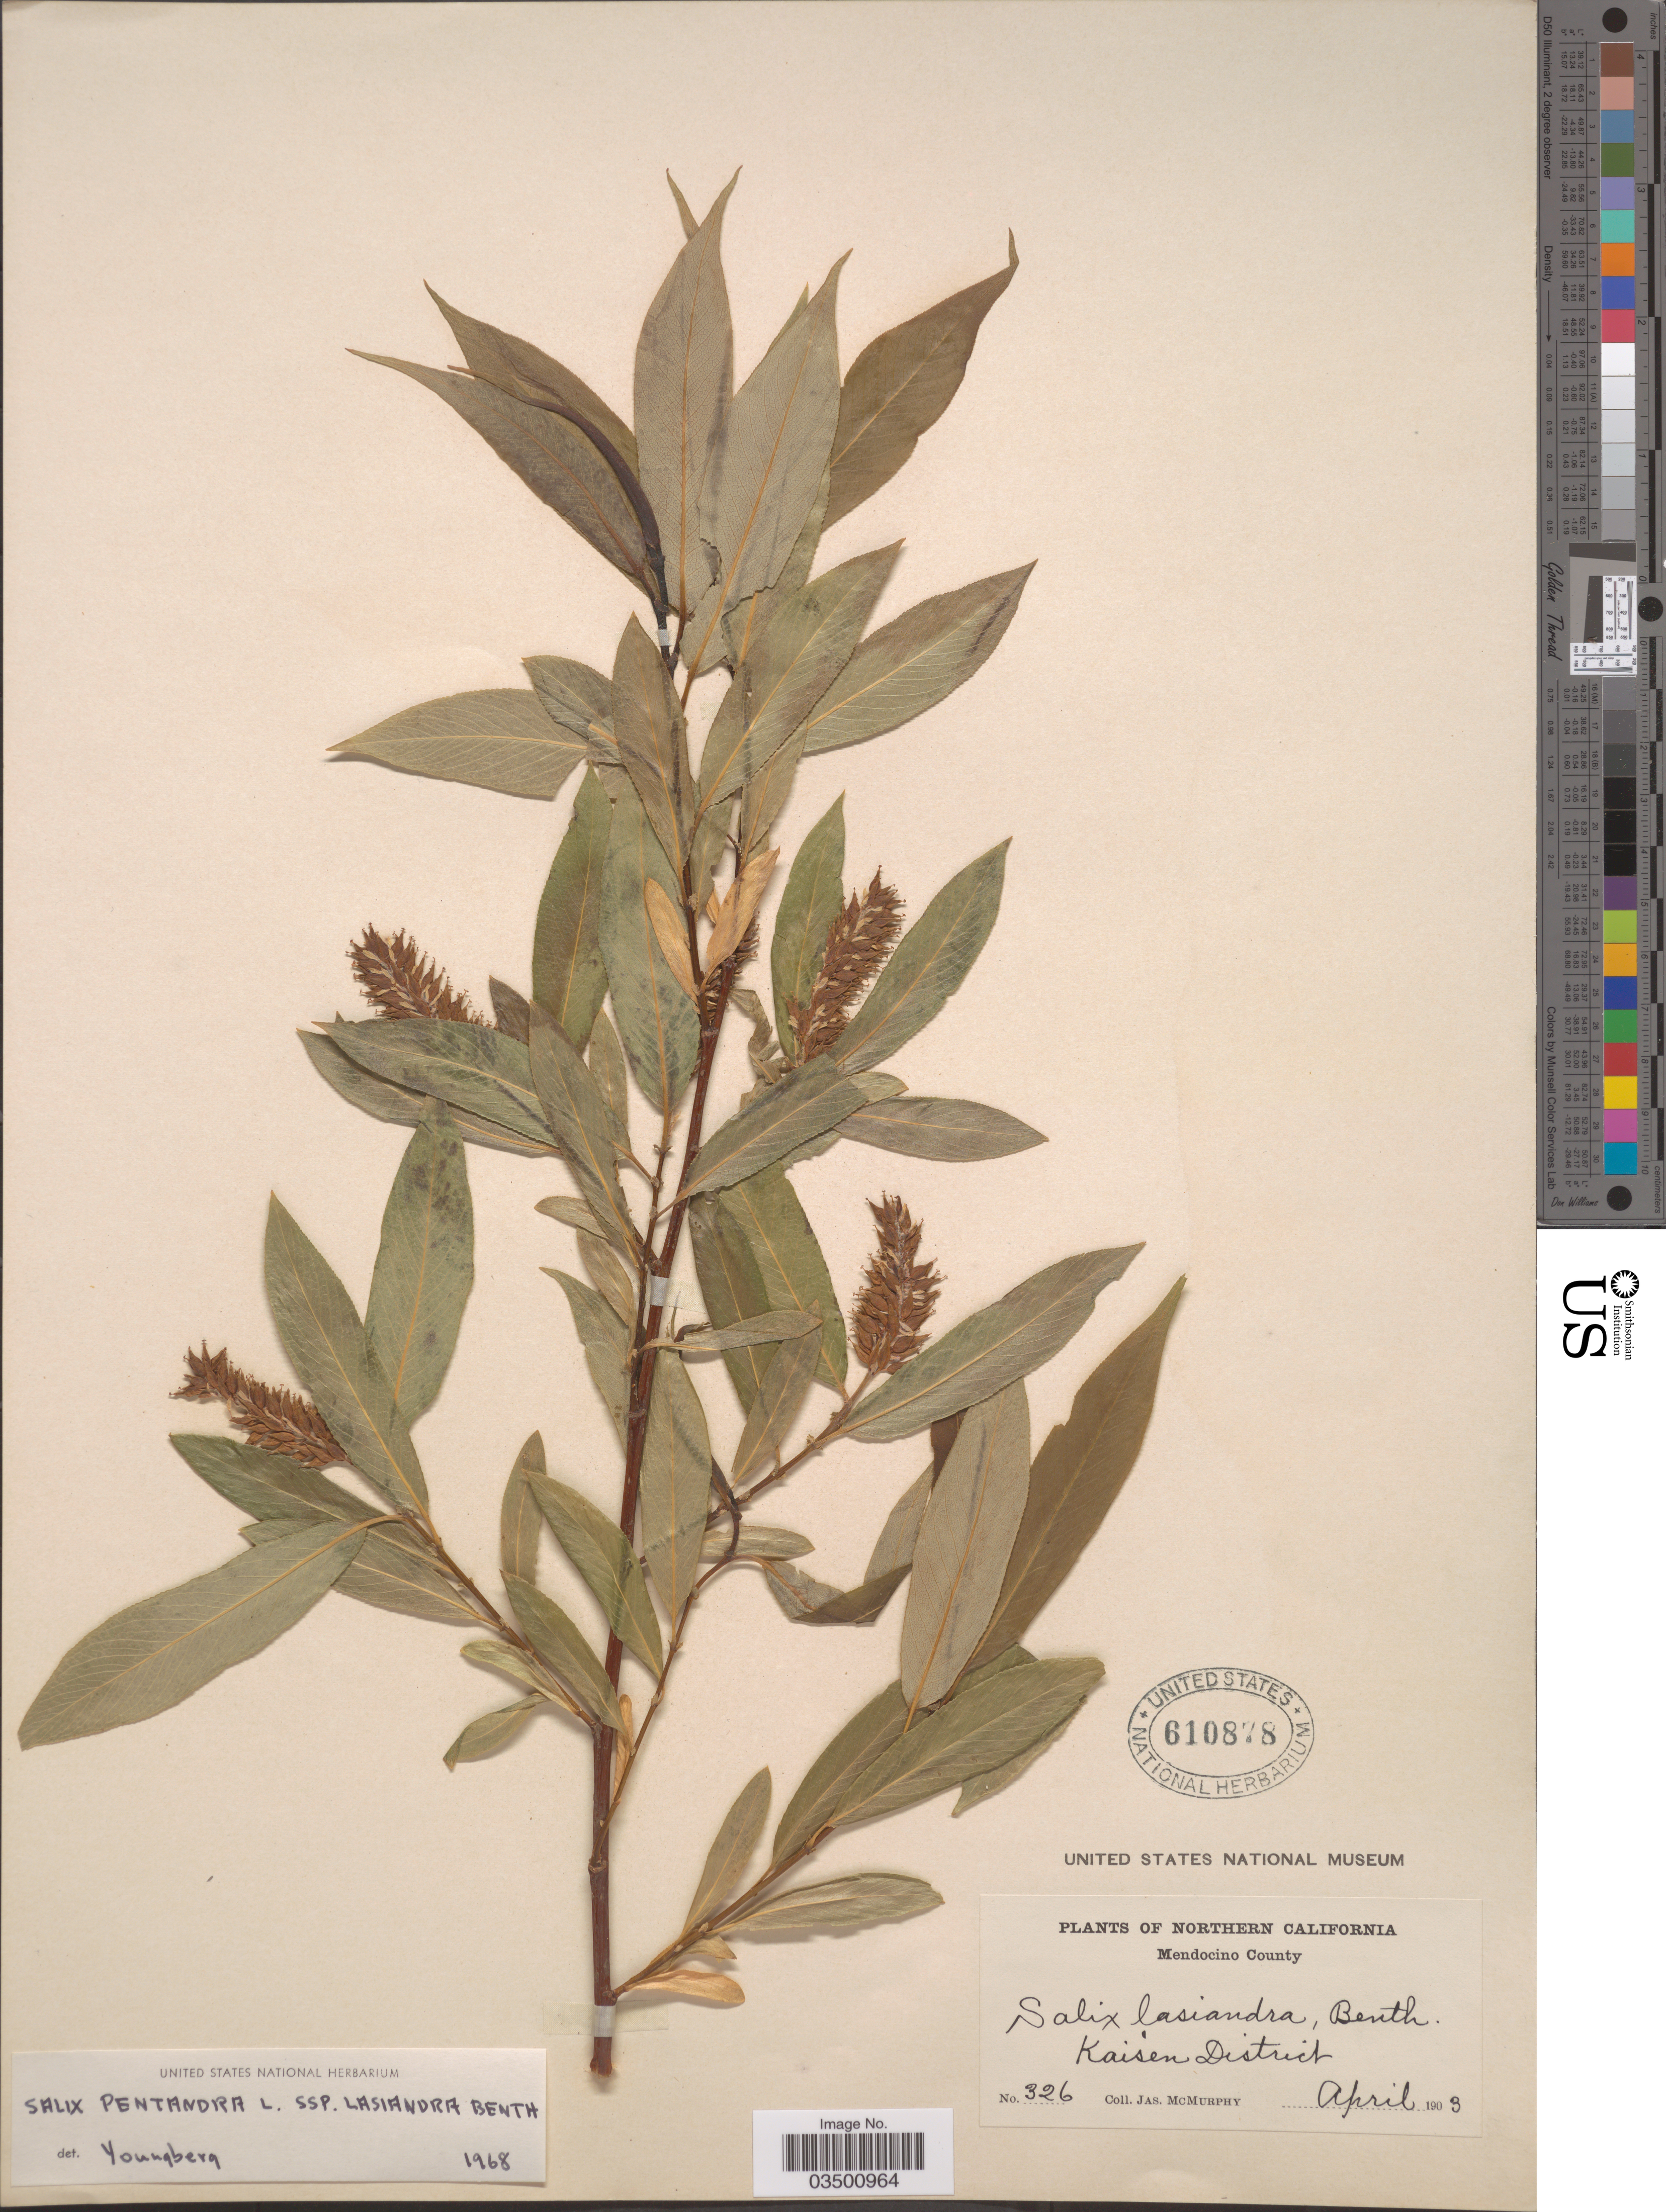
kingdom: Plantae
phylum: Tracheophyta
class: Magnoliopsida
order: Malpighiales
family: Salicaceae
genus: Salix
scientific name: Salix lasiandra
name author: Benth.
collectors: J. McMurphy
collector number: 326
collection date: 1903-04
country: United States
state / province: California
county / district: Mendocino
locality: Northern California. Mendocino County. Kaisen District.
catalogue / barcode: US 610878